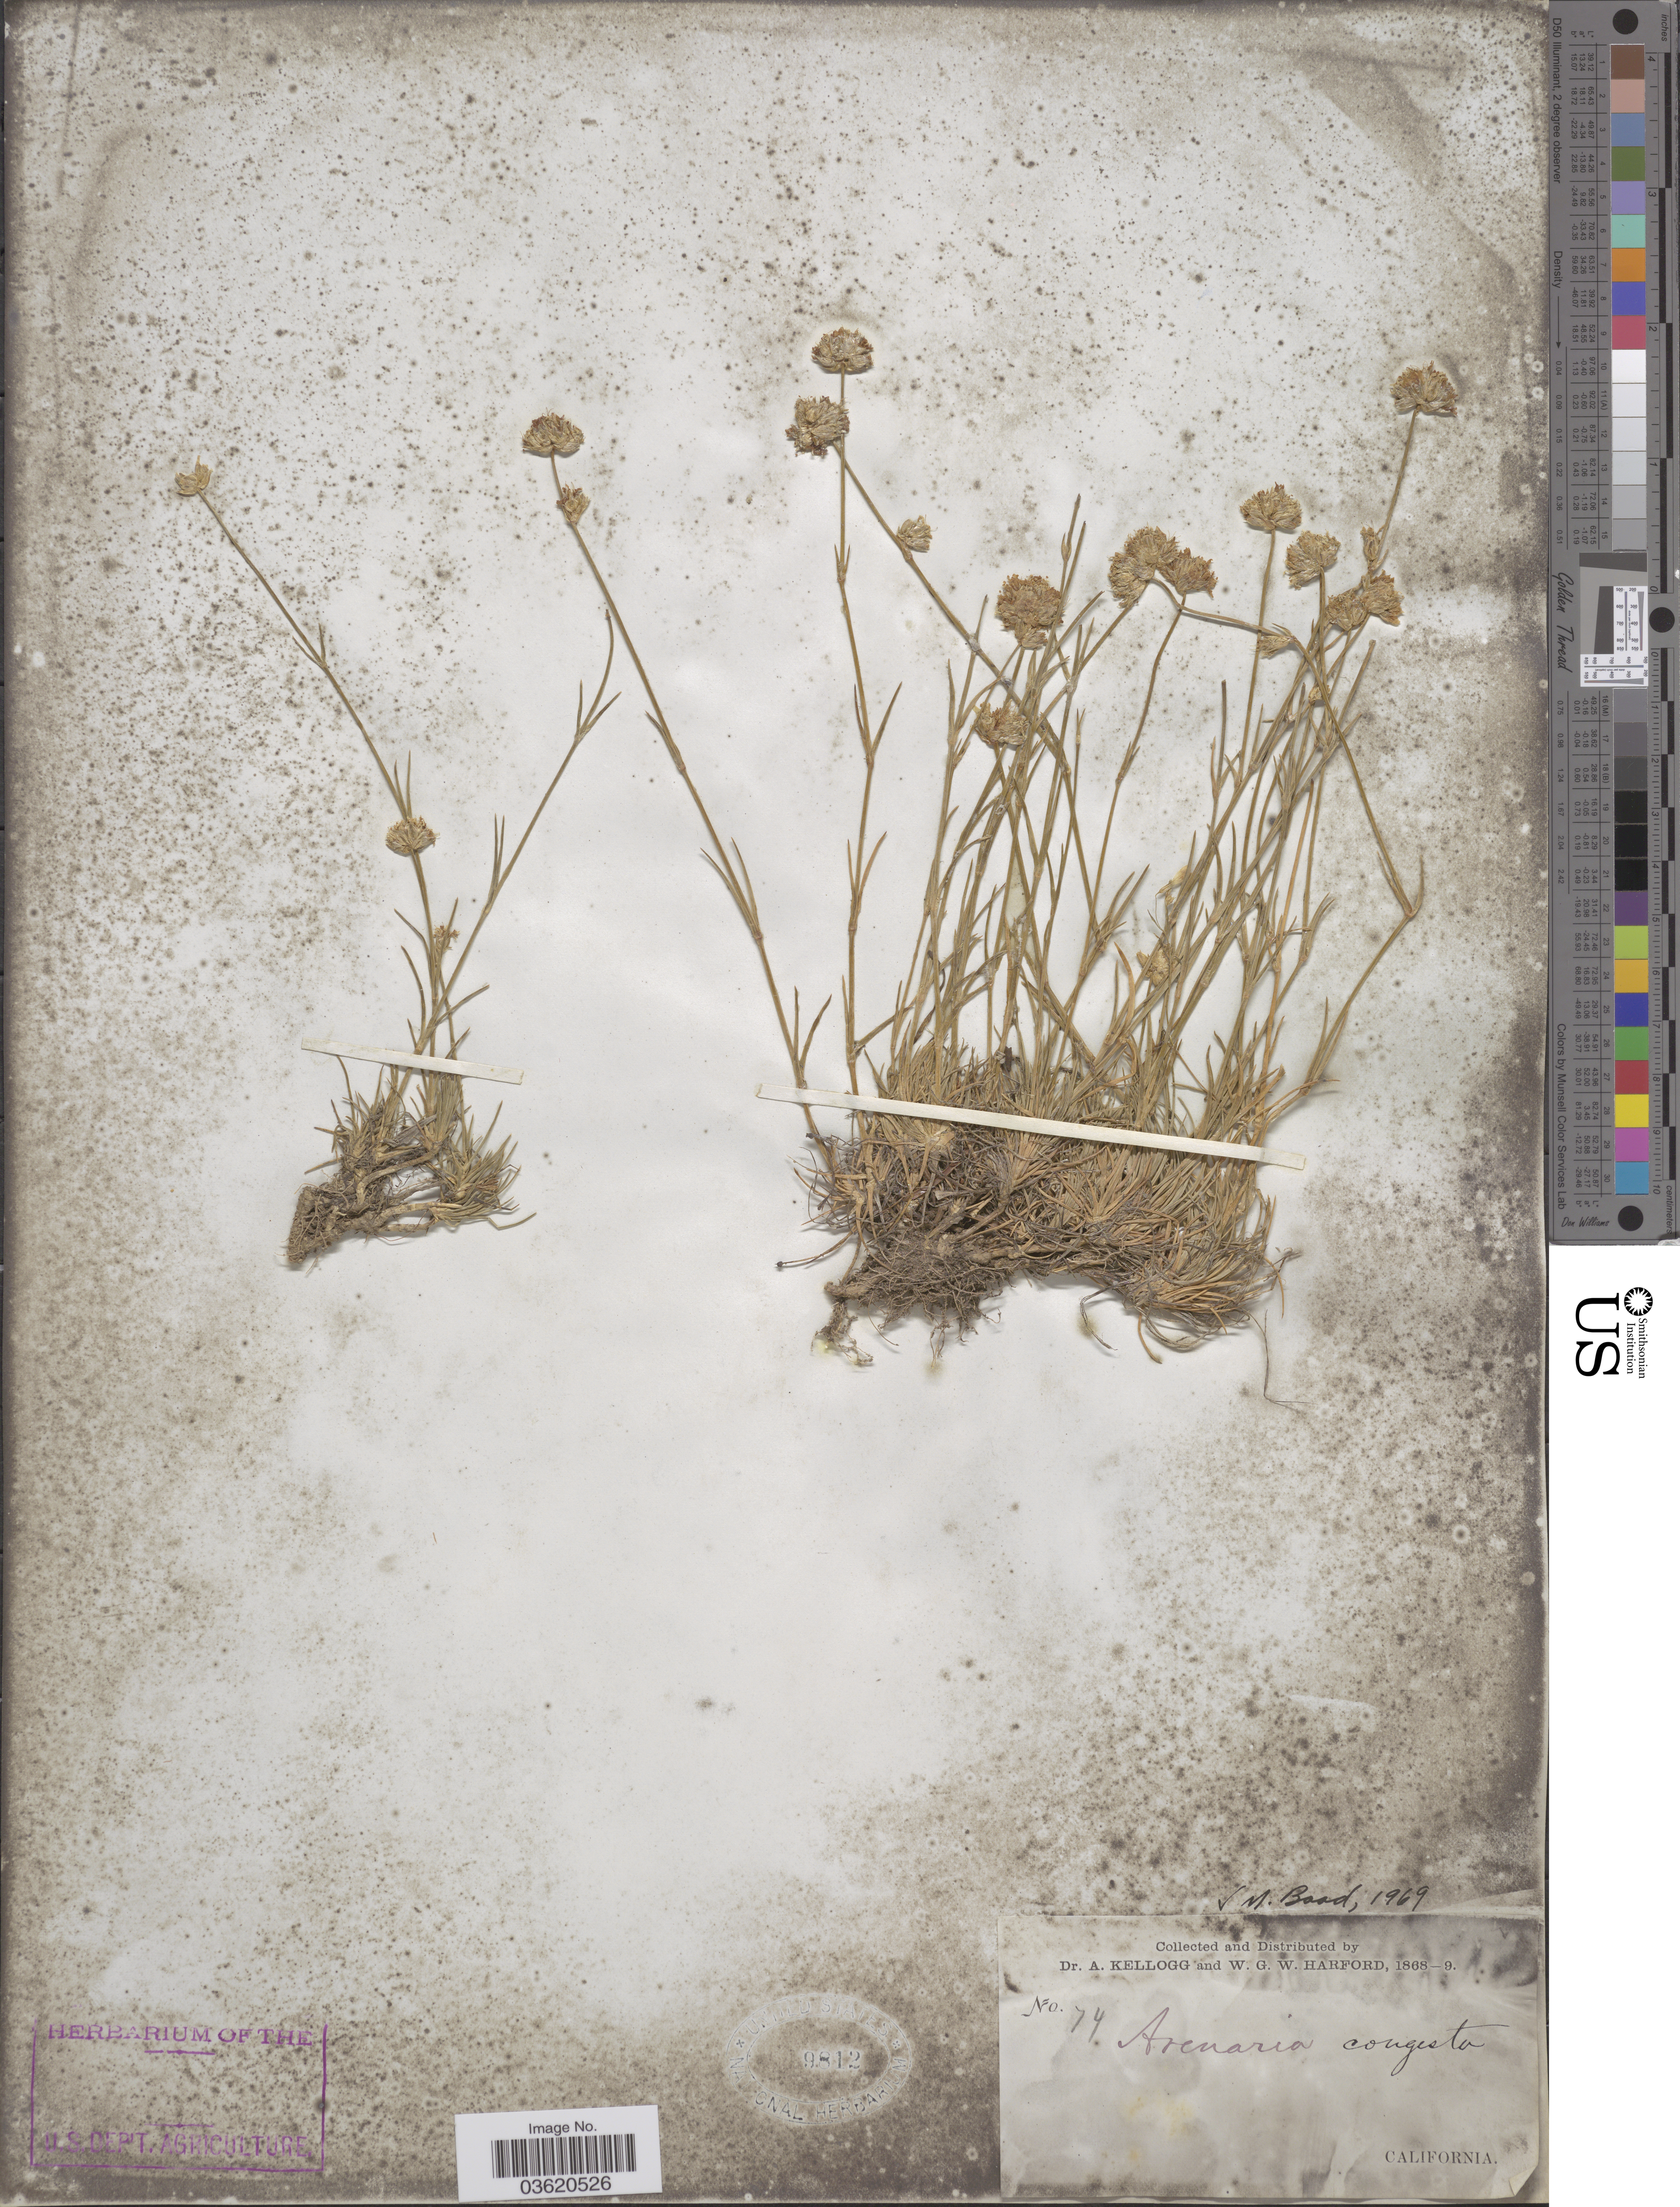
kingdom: Plantae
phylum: Tracheophyta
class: Magnoliopsida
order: Caryophyllales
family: Caryophyllaceae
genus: Eremogone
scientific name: Eremogone congesta var. congesta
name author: (Nutt.) Ikonn.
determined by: Strong, Mark T., (BOT), Smithsonian Institution - National Museum of Natural History (UNITED STATES)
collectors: A. Kellogg & W. G. W. Harford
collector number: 74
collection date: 1868/1869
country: United States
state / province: California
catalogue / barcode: US 9812